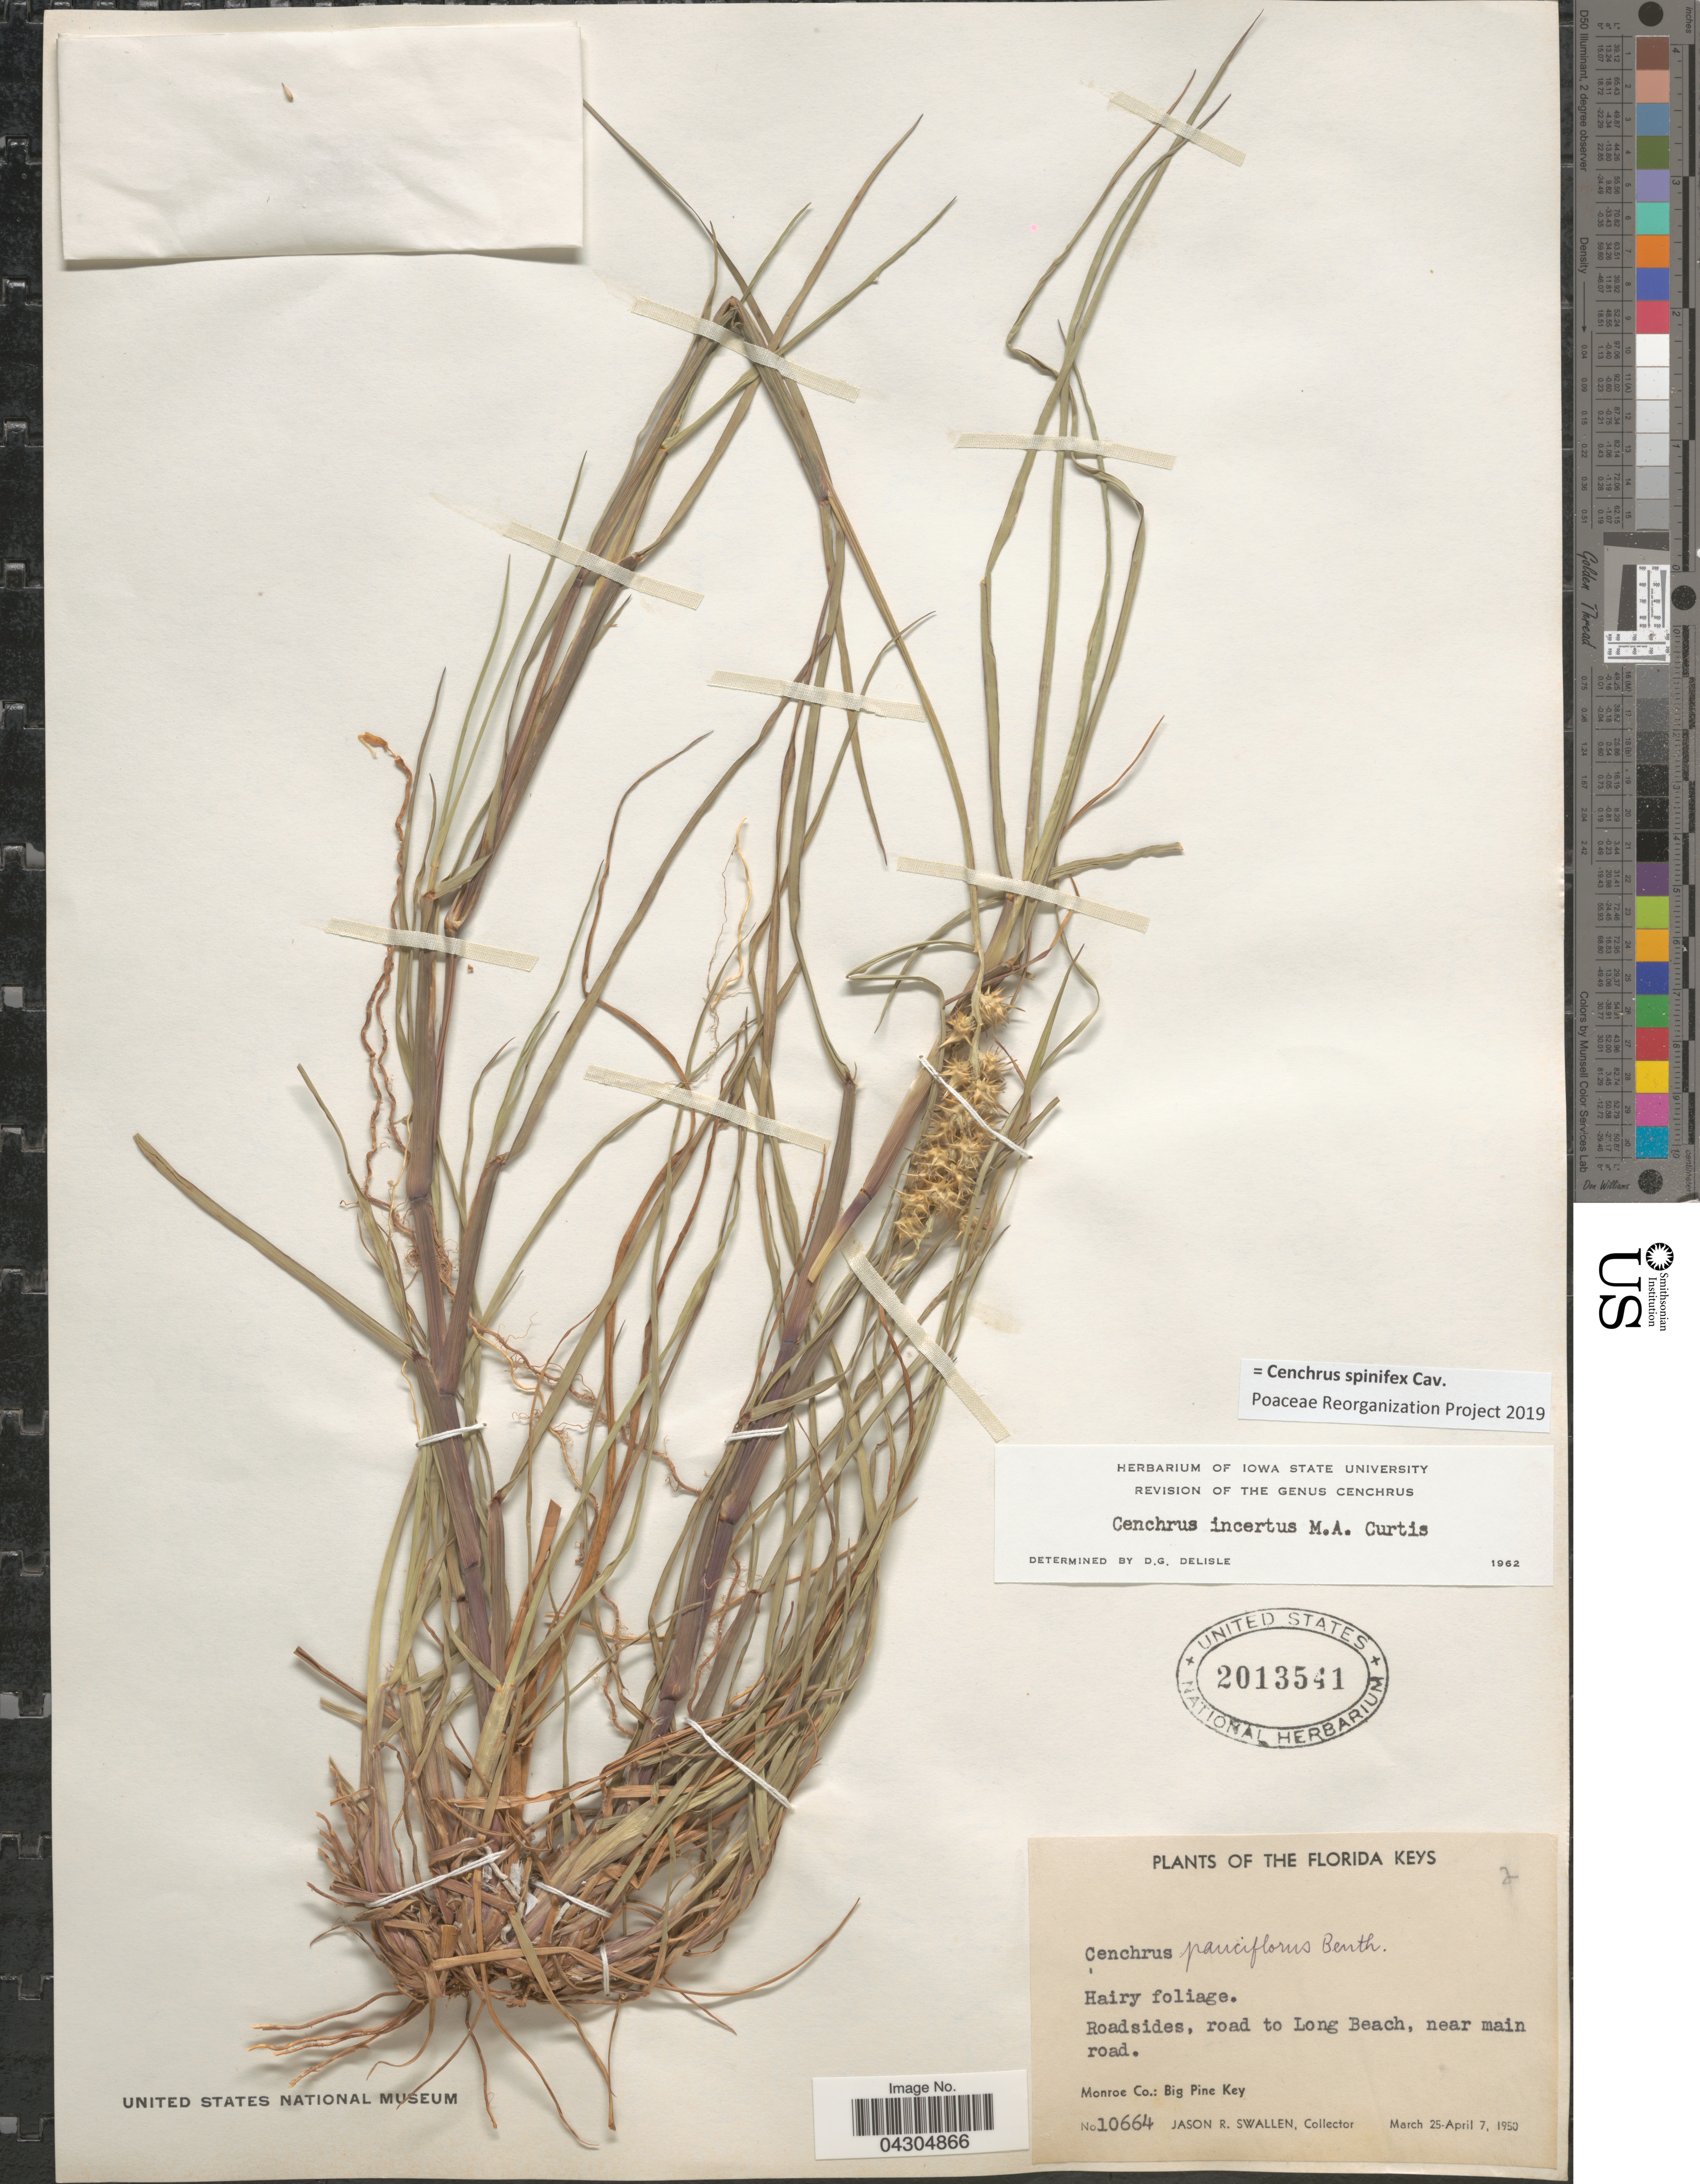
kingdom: Plantae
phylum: Tracheophyta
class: Liliopsida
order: Poales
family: Poaceae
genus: Cenchrus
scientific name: Cenchrus spinifex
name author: Cav.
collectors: J. R. Swallen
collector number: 10664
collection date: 1950-03-25/1950-04-07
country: United States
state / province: Florida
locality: The Florida Keys. Roadsides, road to Long Beach, near main road. Monroe Co.: Big Pine Key.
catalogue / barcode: US 2013541